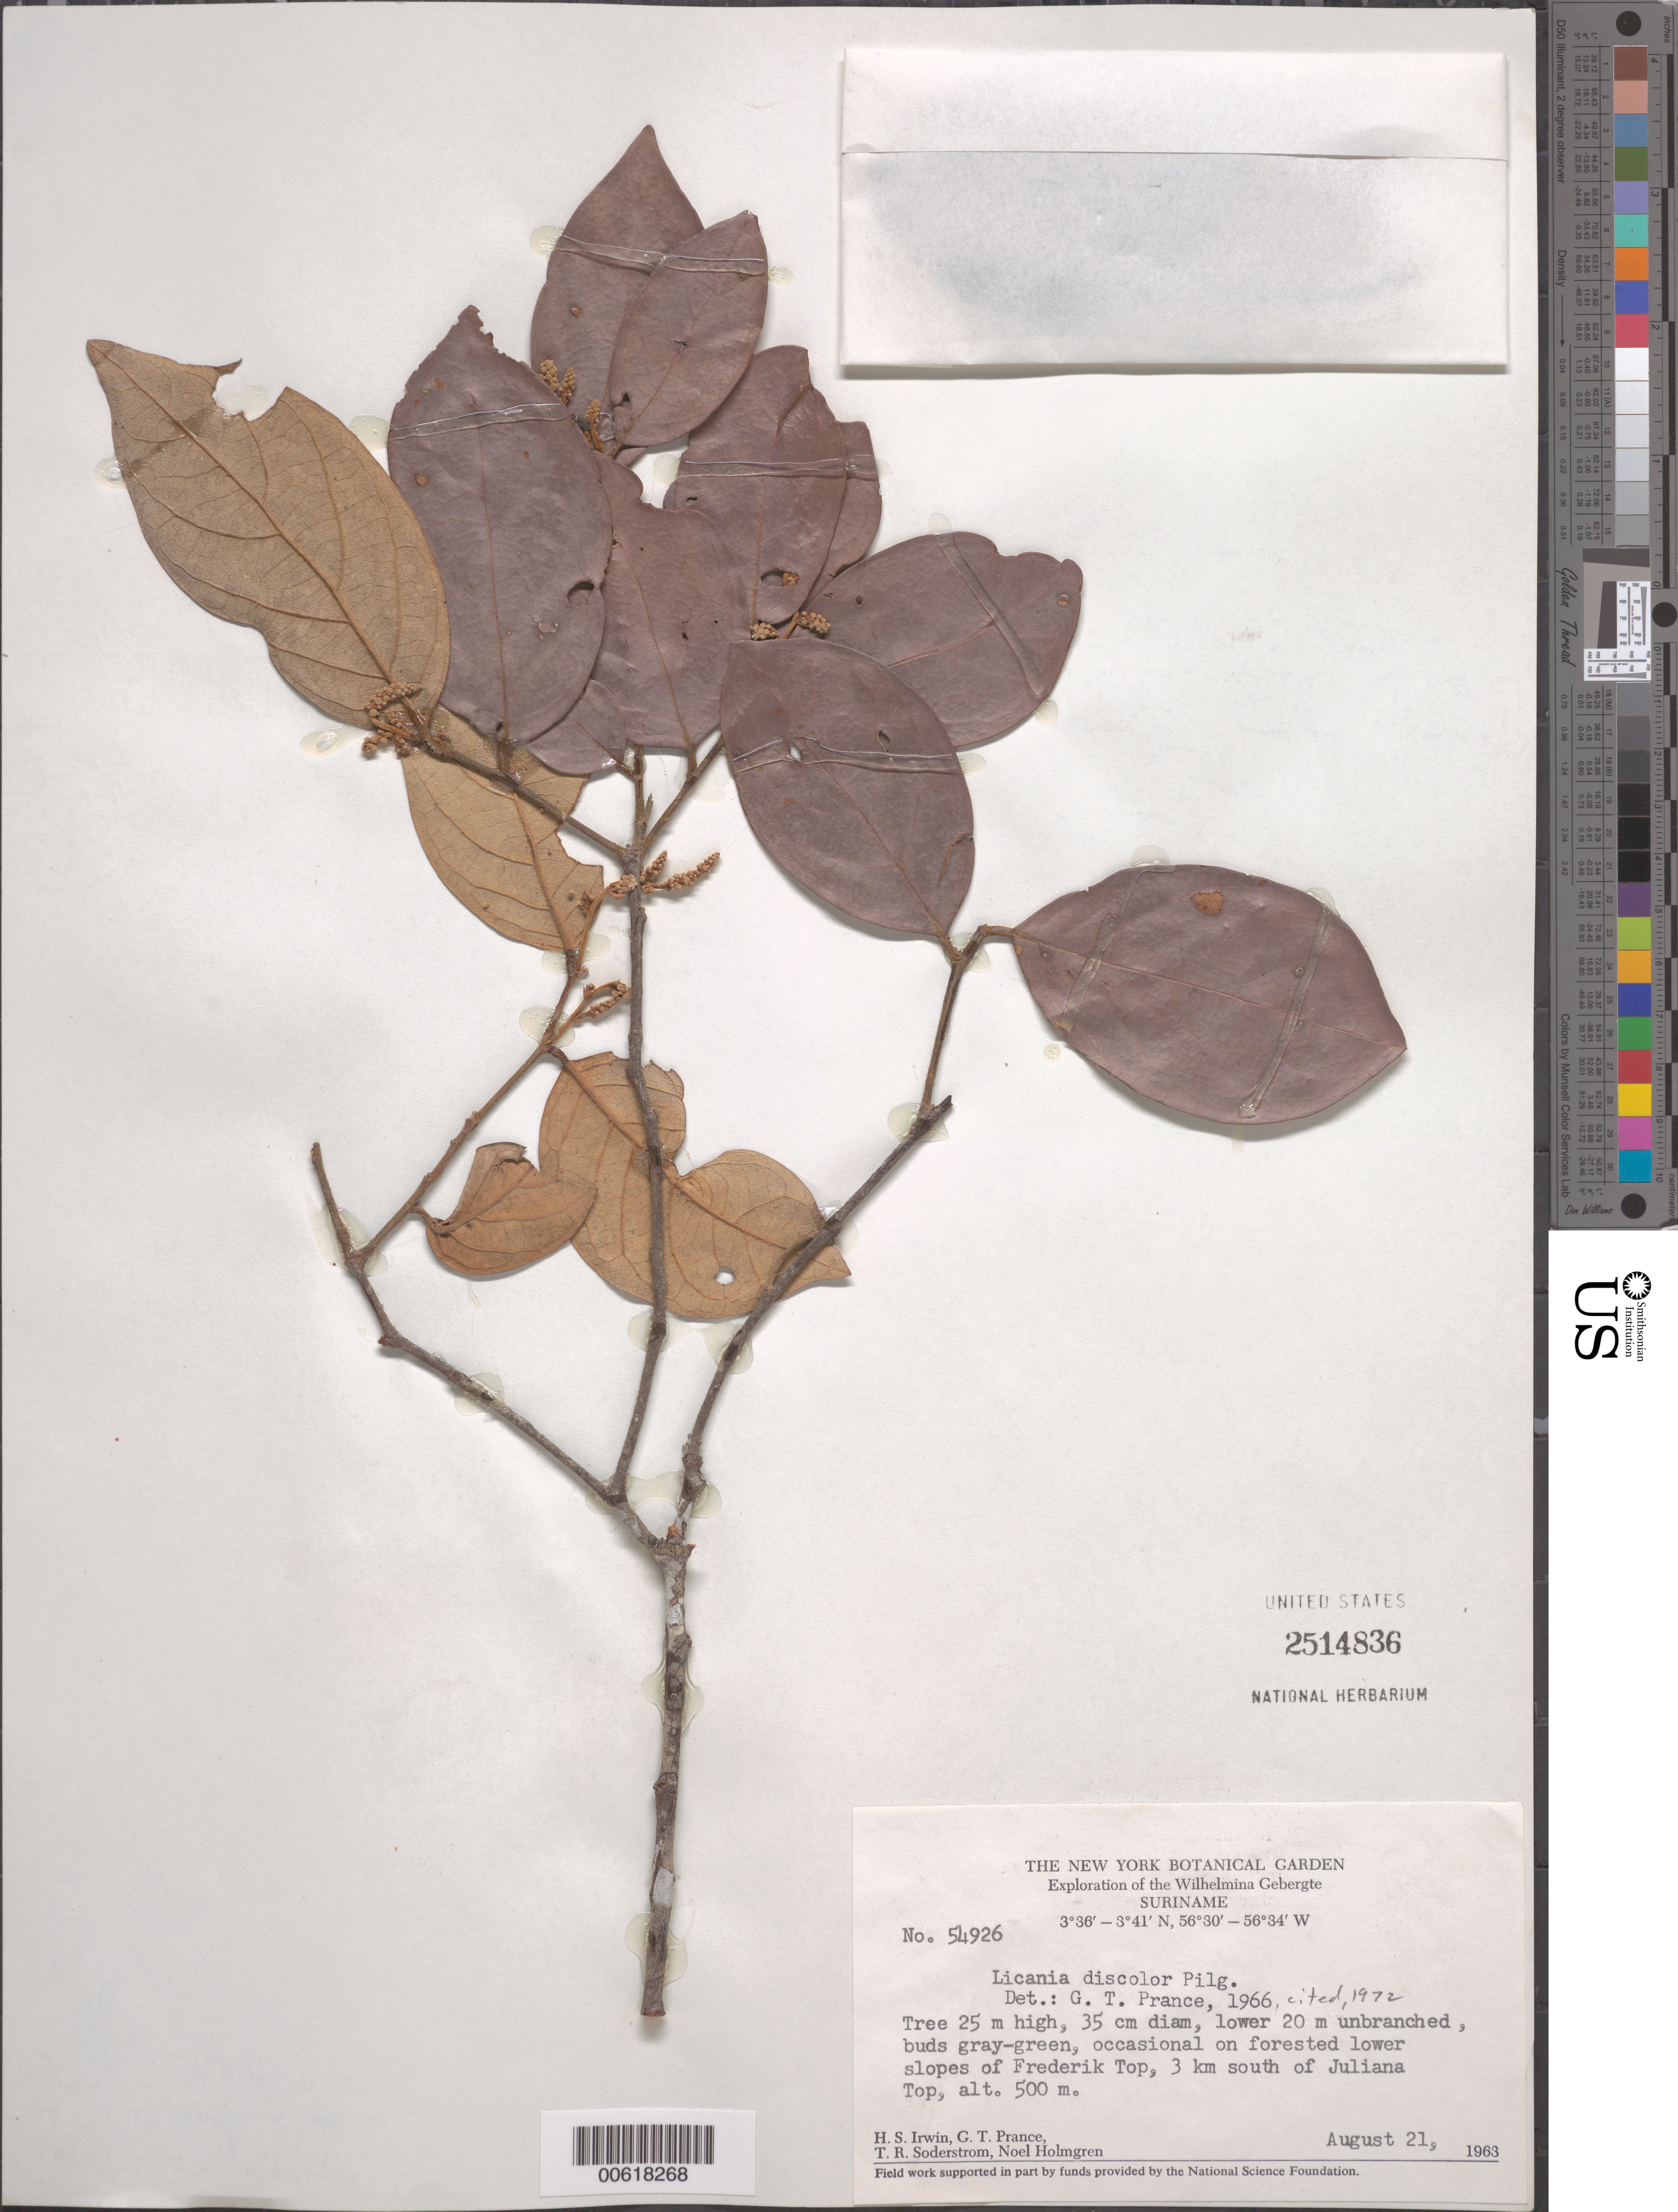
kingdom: Plantae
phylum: Tracheophyta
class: Magnoliopsida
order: Malpighiales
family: Chrysobalanaceae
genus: Licania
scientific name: Licania discolor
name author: Pilg.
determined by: Prance, G. T.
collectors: H. Irwin, G. T. Prance, T. R. Soderstrom & N. H. Holmgren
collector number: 54926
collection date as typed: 21-Aug-63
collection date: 1963-08-21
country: Suriname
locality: Frederik Top, slopes of, 3 km S of Juliana Top, Wilhelmina Gebergte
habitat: Forested lower slopes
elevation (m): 500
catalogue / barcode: US 2514836